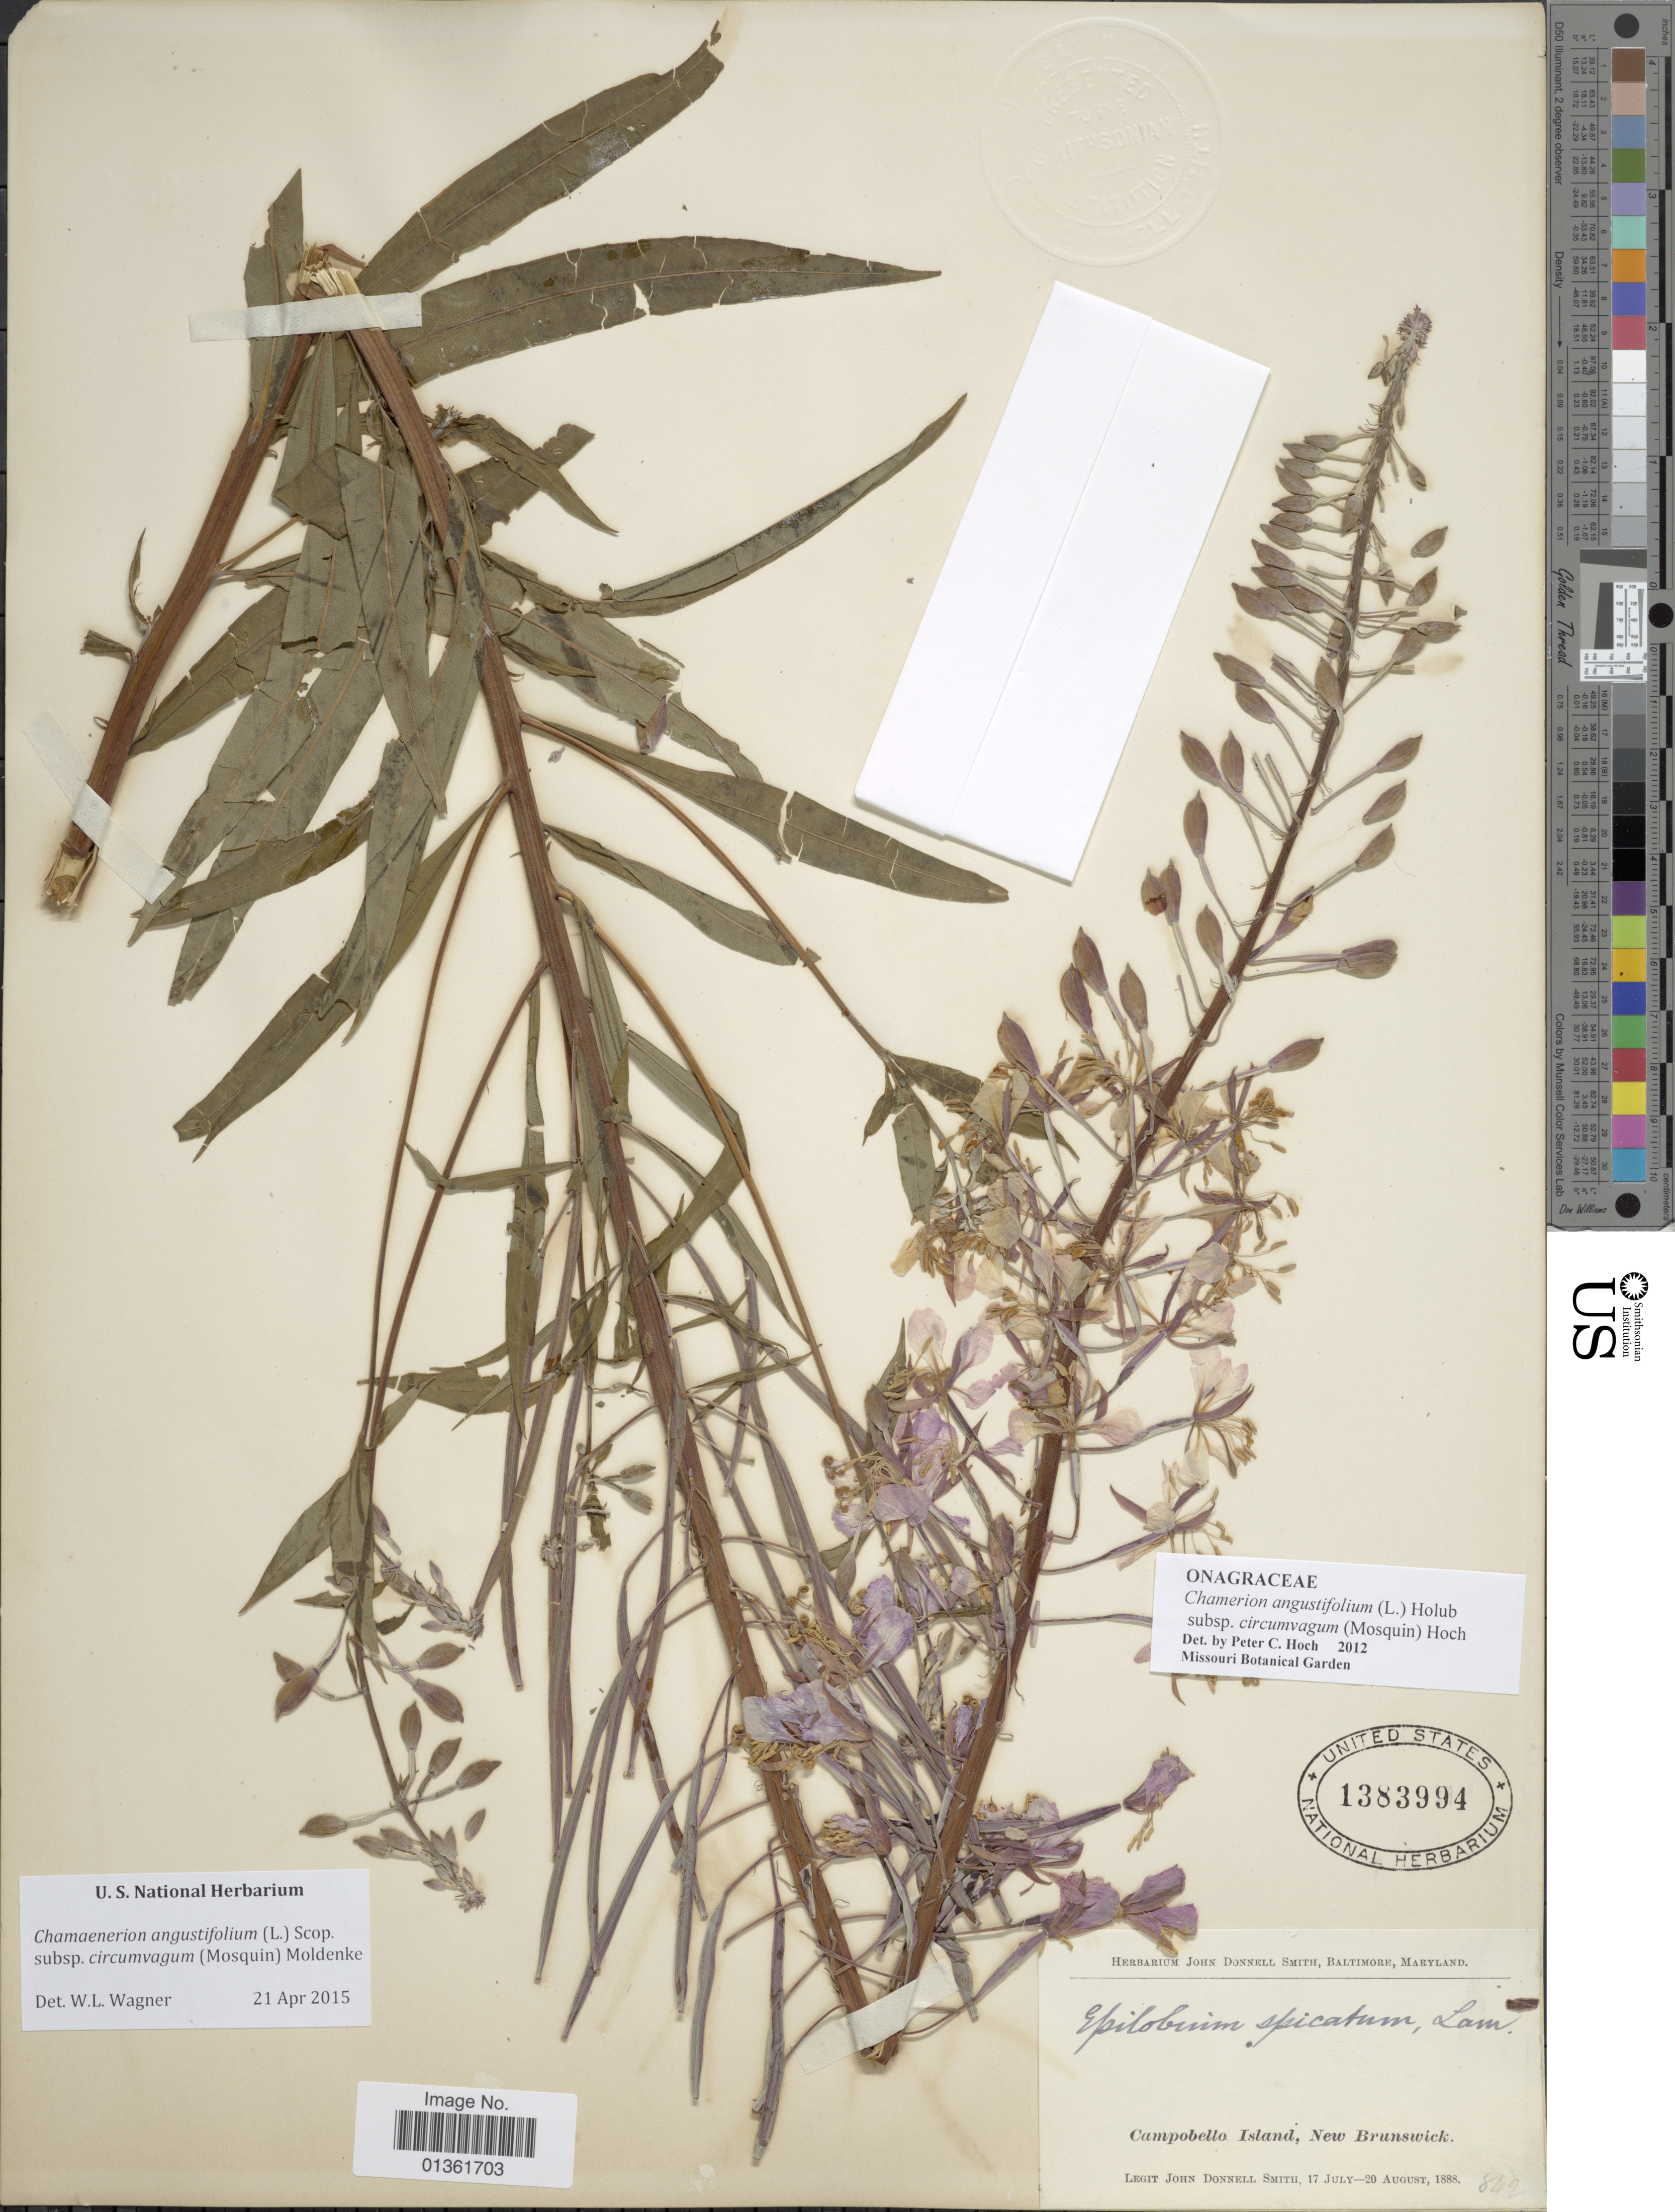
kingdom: Plantae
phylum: Tracheophyta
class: Magnoliopsida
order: Myrtales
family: Onagraceae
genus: Chamaenerion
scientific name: Chamaenerion angustifolium subsp. circumvagum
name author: (Mosquin) Moldenke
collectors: J. Donnell Smith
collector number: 849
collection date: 1888-07-17/1888-08-20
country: Canada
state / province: New Brunswick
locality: Campobello Island.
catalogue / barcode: US 1383994